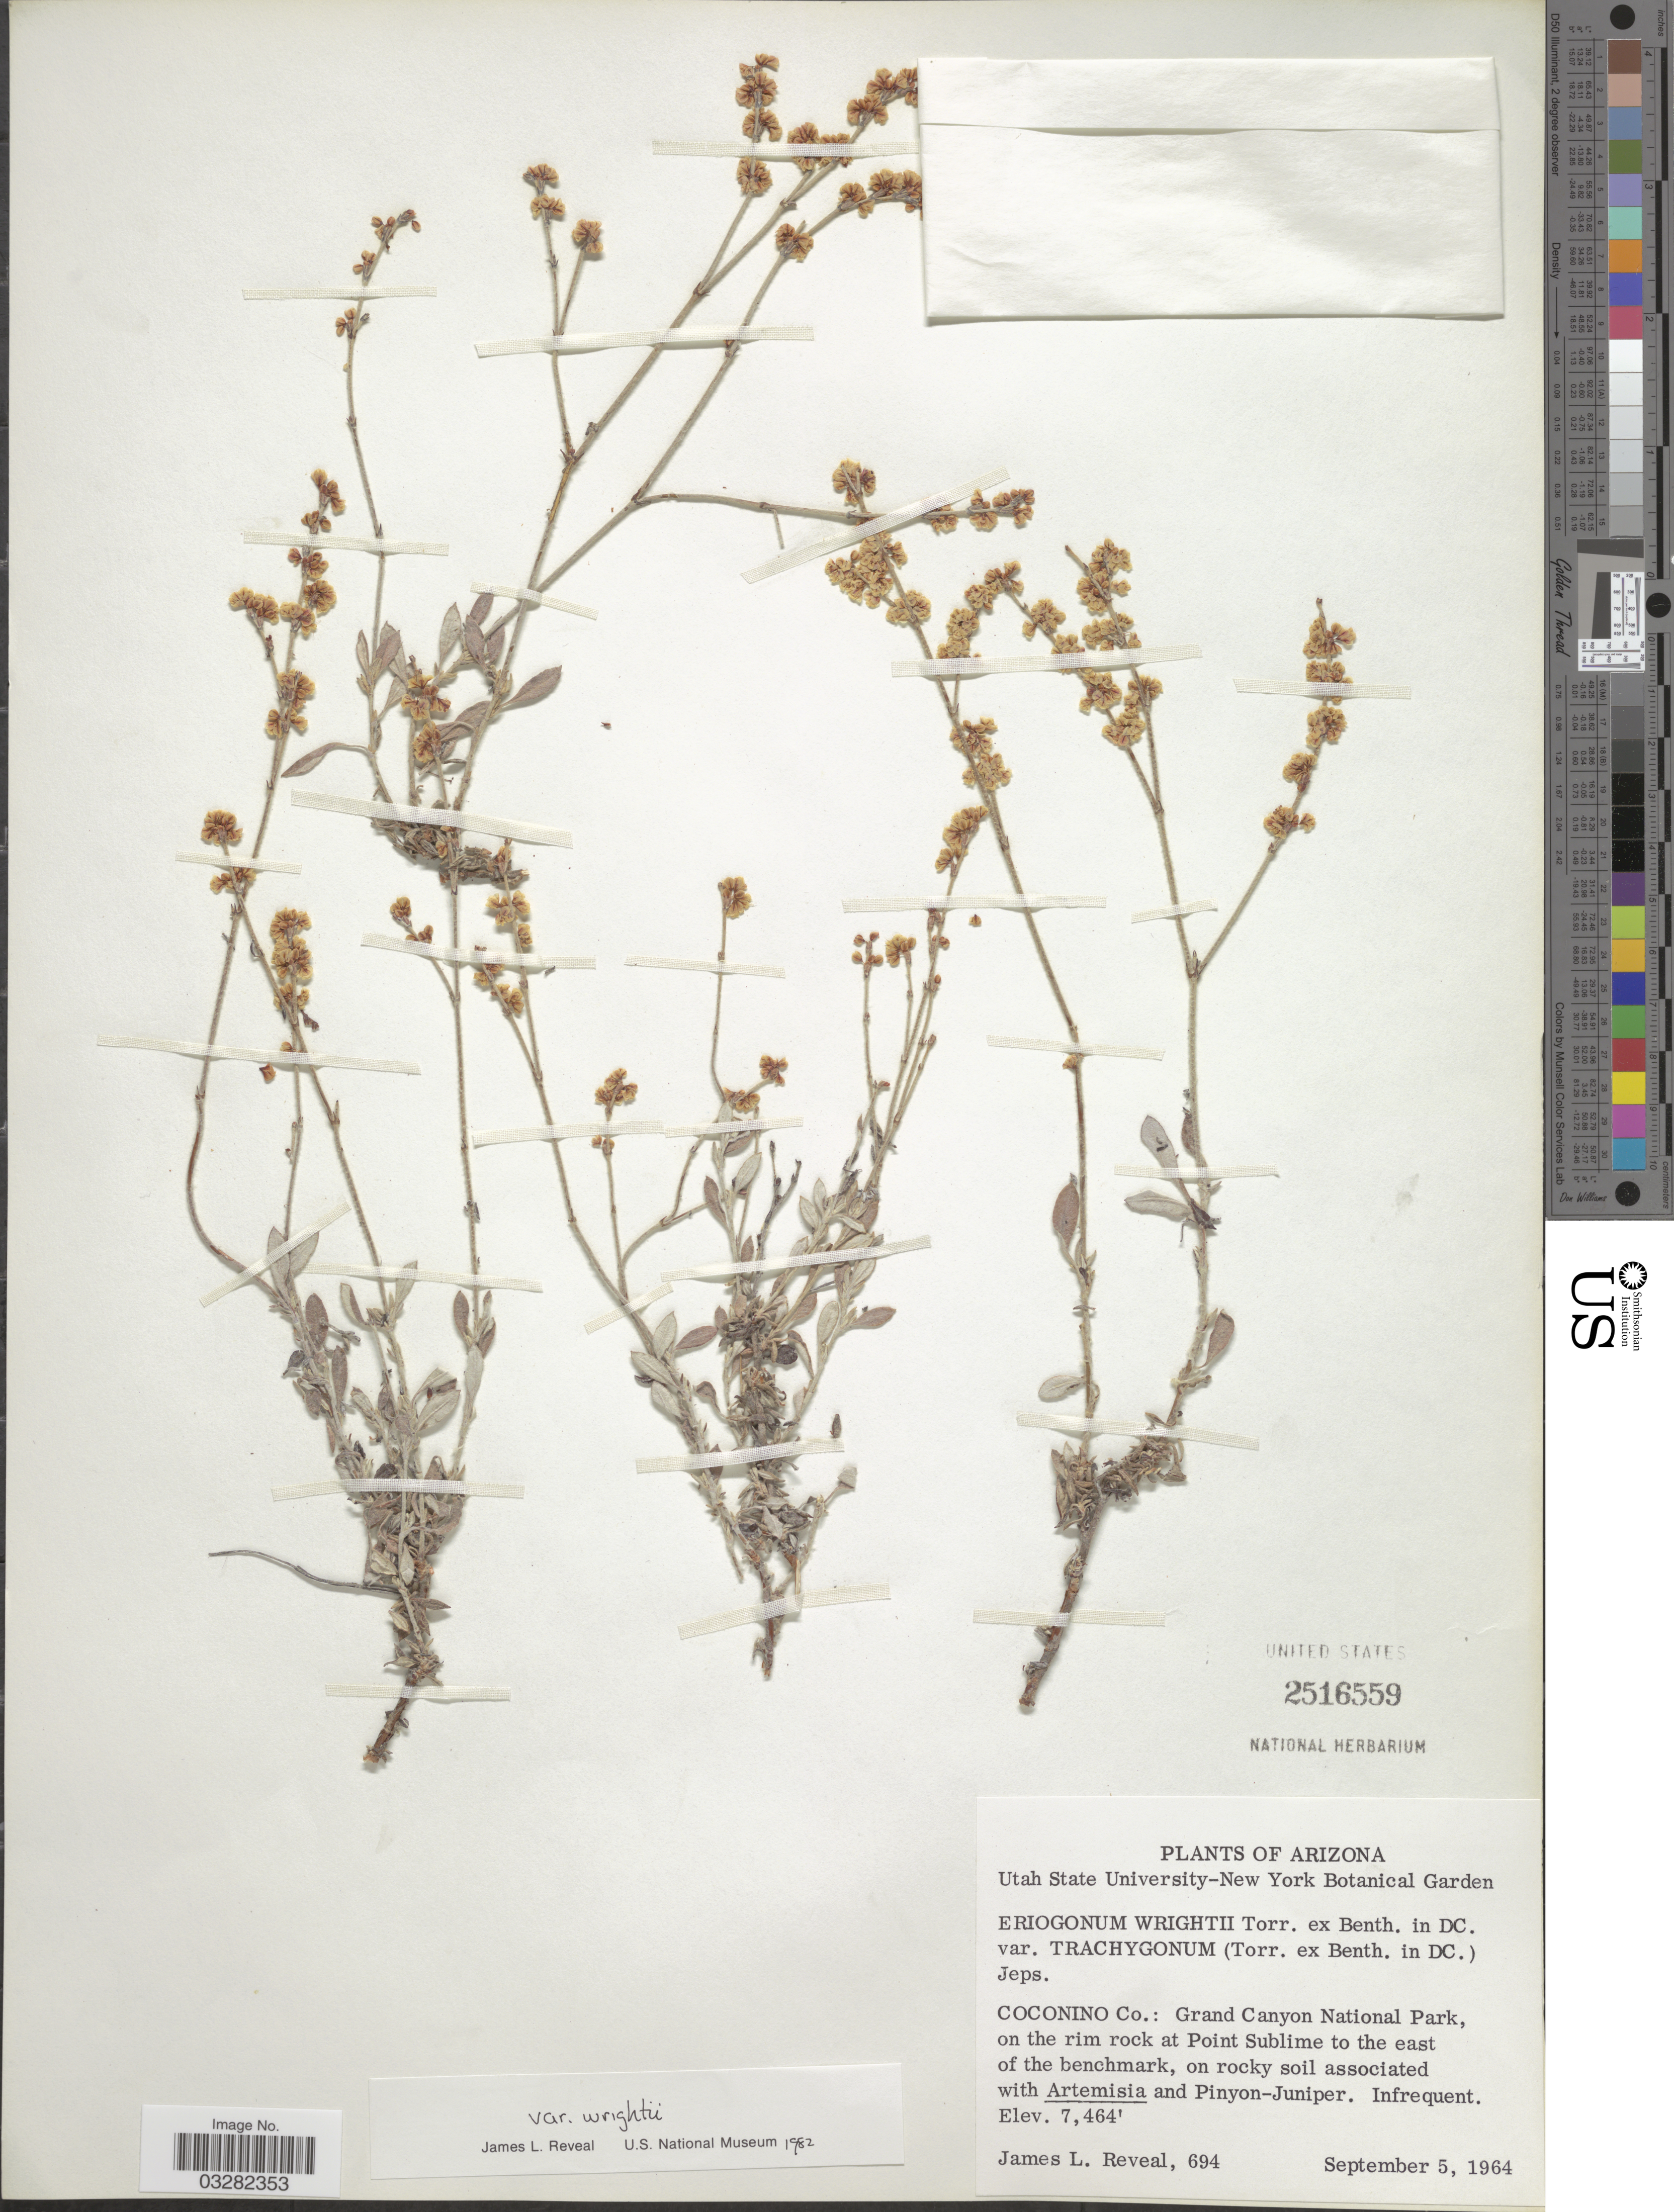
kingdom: Plantae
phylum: Tracheophyta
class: Magnoliopsida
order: Caryophyllales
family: Polygonaceae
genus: Eriogonum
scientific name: Eriogonum wrightii var. wrightii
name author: Torr. ex Benth.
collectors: J. L. Reveal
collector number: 694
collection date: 1964-09-05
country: United States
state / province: Arizona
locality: Coconino Co.: Grand Canyon National Park, on the rim rock at Poiny Sublime to the east of the benchmark.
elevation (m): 2275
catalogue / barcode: US 2516559